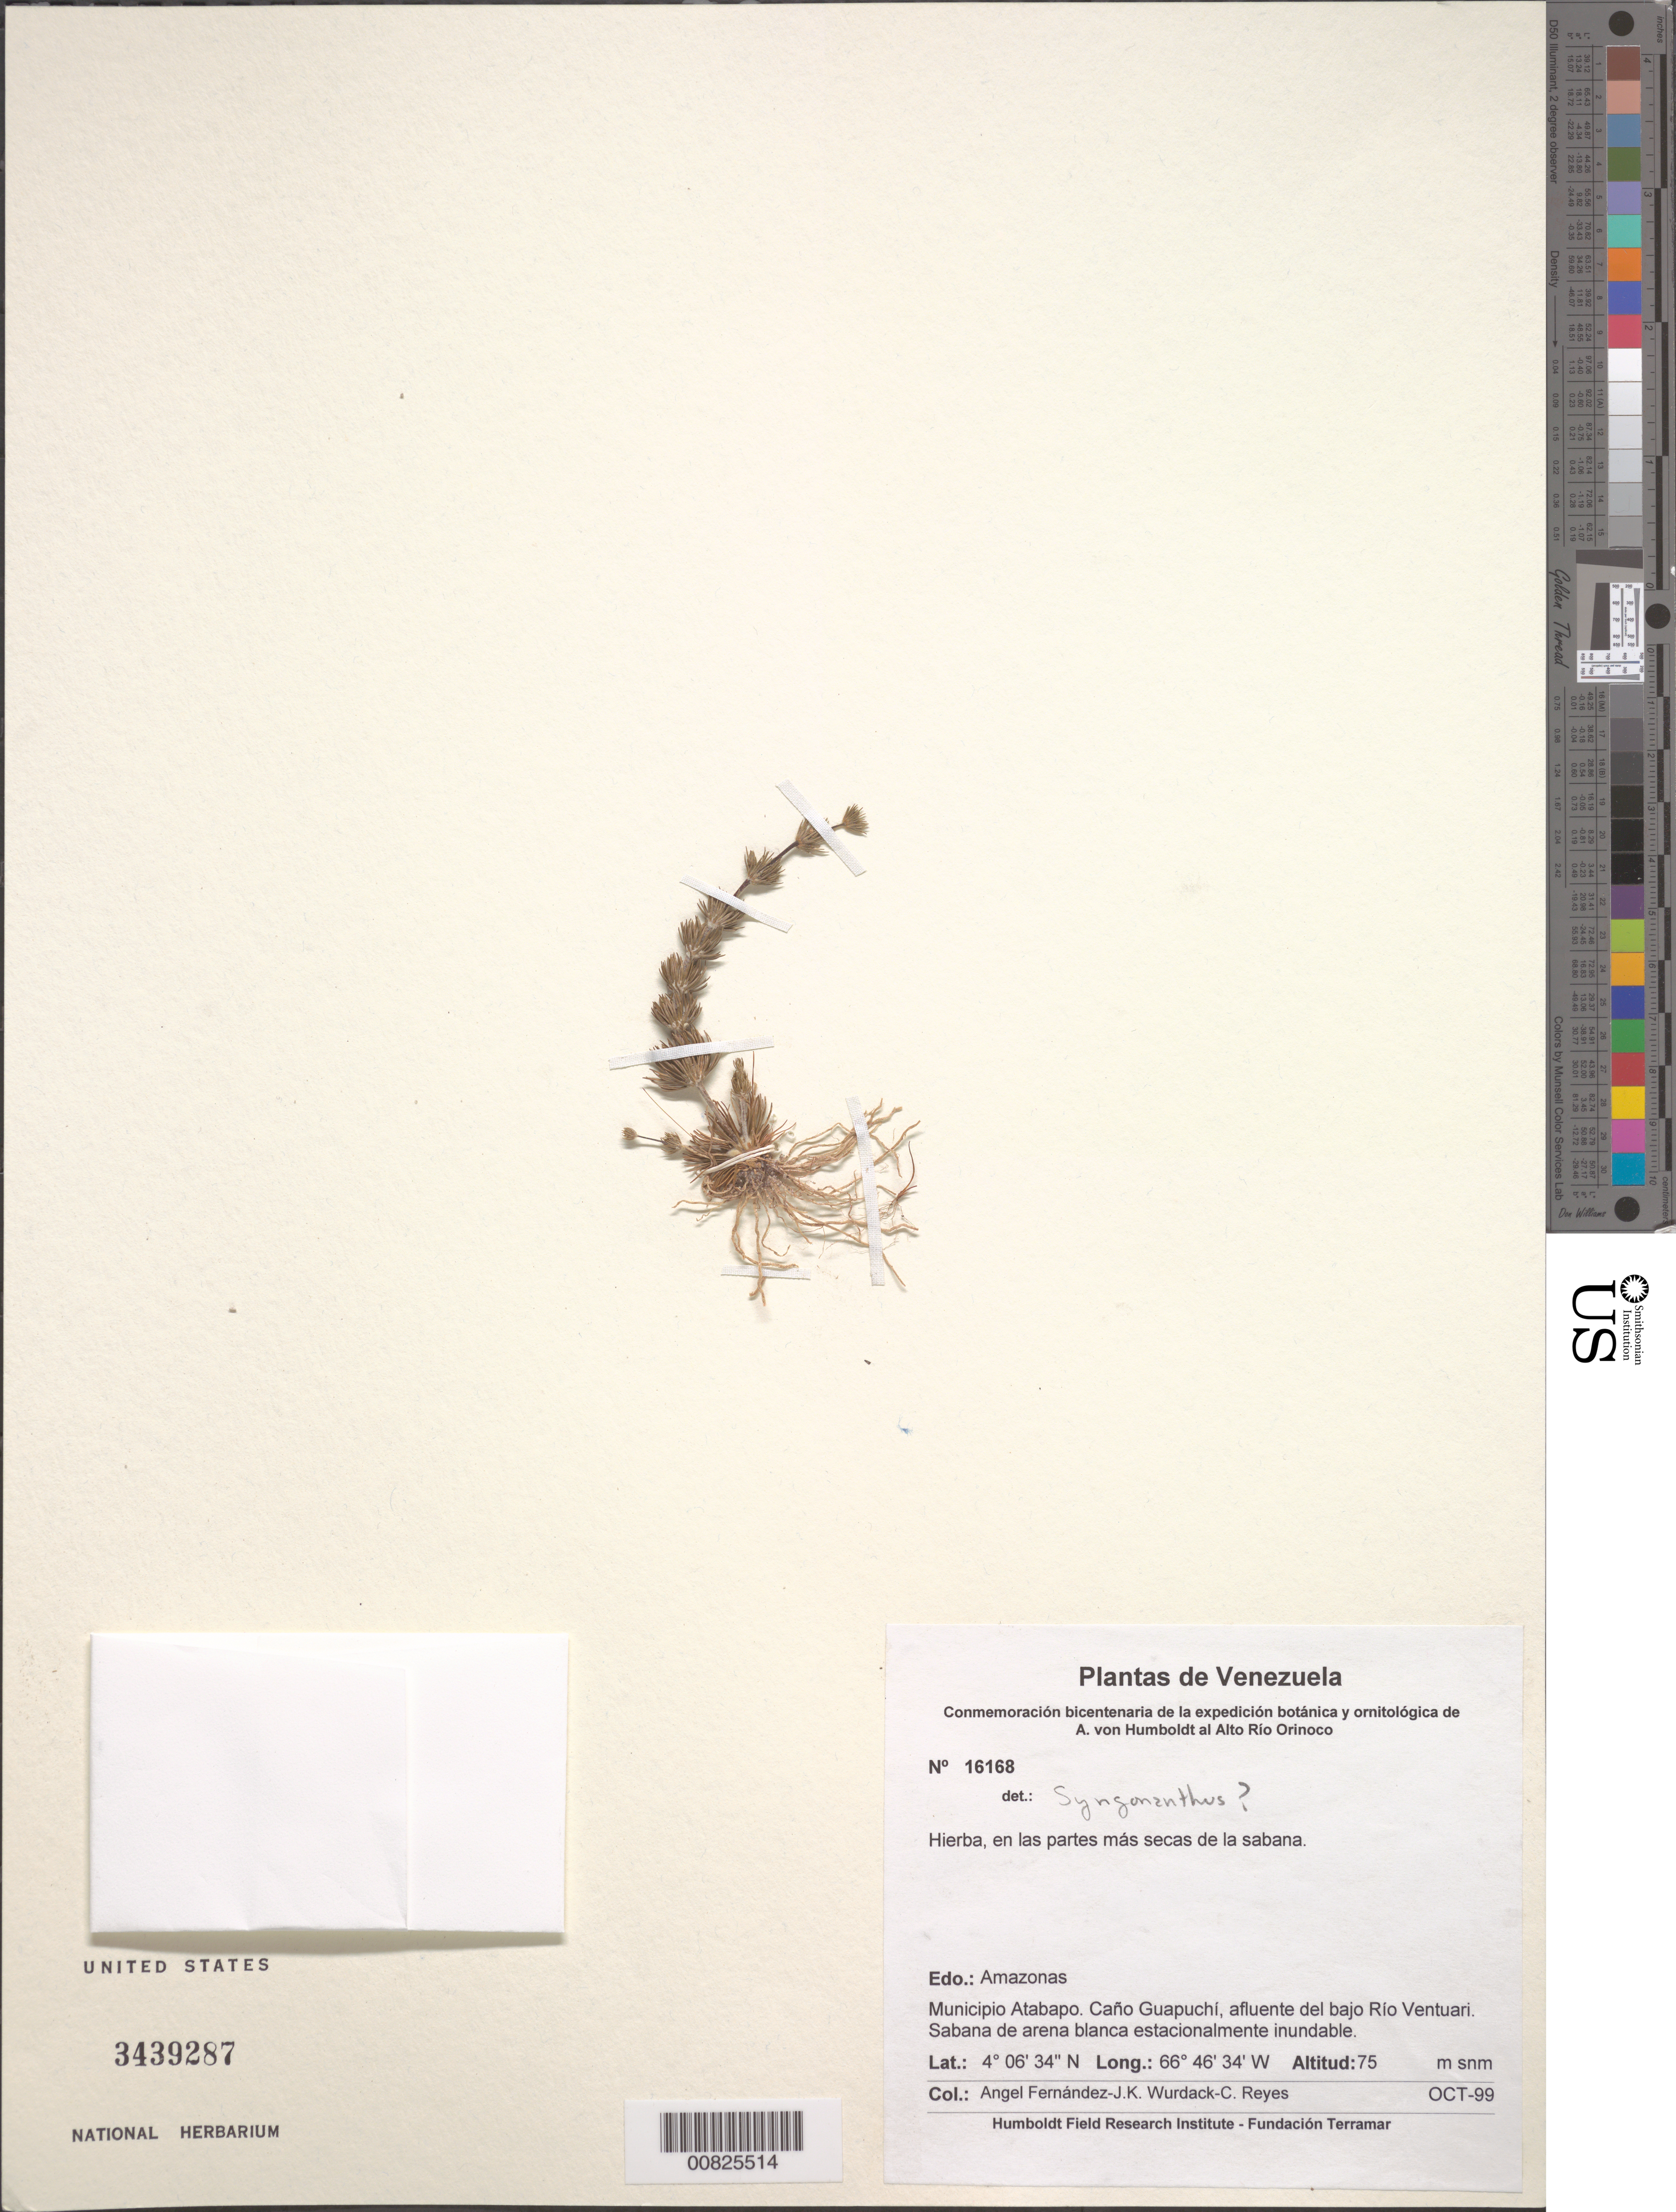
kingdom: Plantae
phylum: Tracheophyta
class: Liliopsida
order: Poales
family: Eriocaulaceae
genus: Syngonanthus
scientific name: Syngonanthus sp.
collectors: A. Fernández, K. Wurdack & C. Reyes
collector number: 16168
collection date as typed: Oct-99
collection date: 1999-10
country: Venezuela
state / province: Amazonas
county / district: Atabapo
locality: Caño Guapuchi, affluente del bajo Río Ventuari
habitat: Partes más secas de la sabana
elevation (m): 75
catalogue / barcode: US 3439287